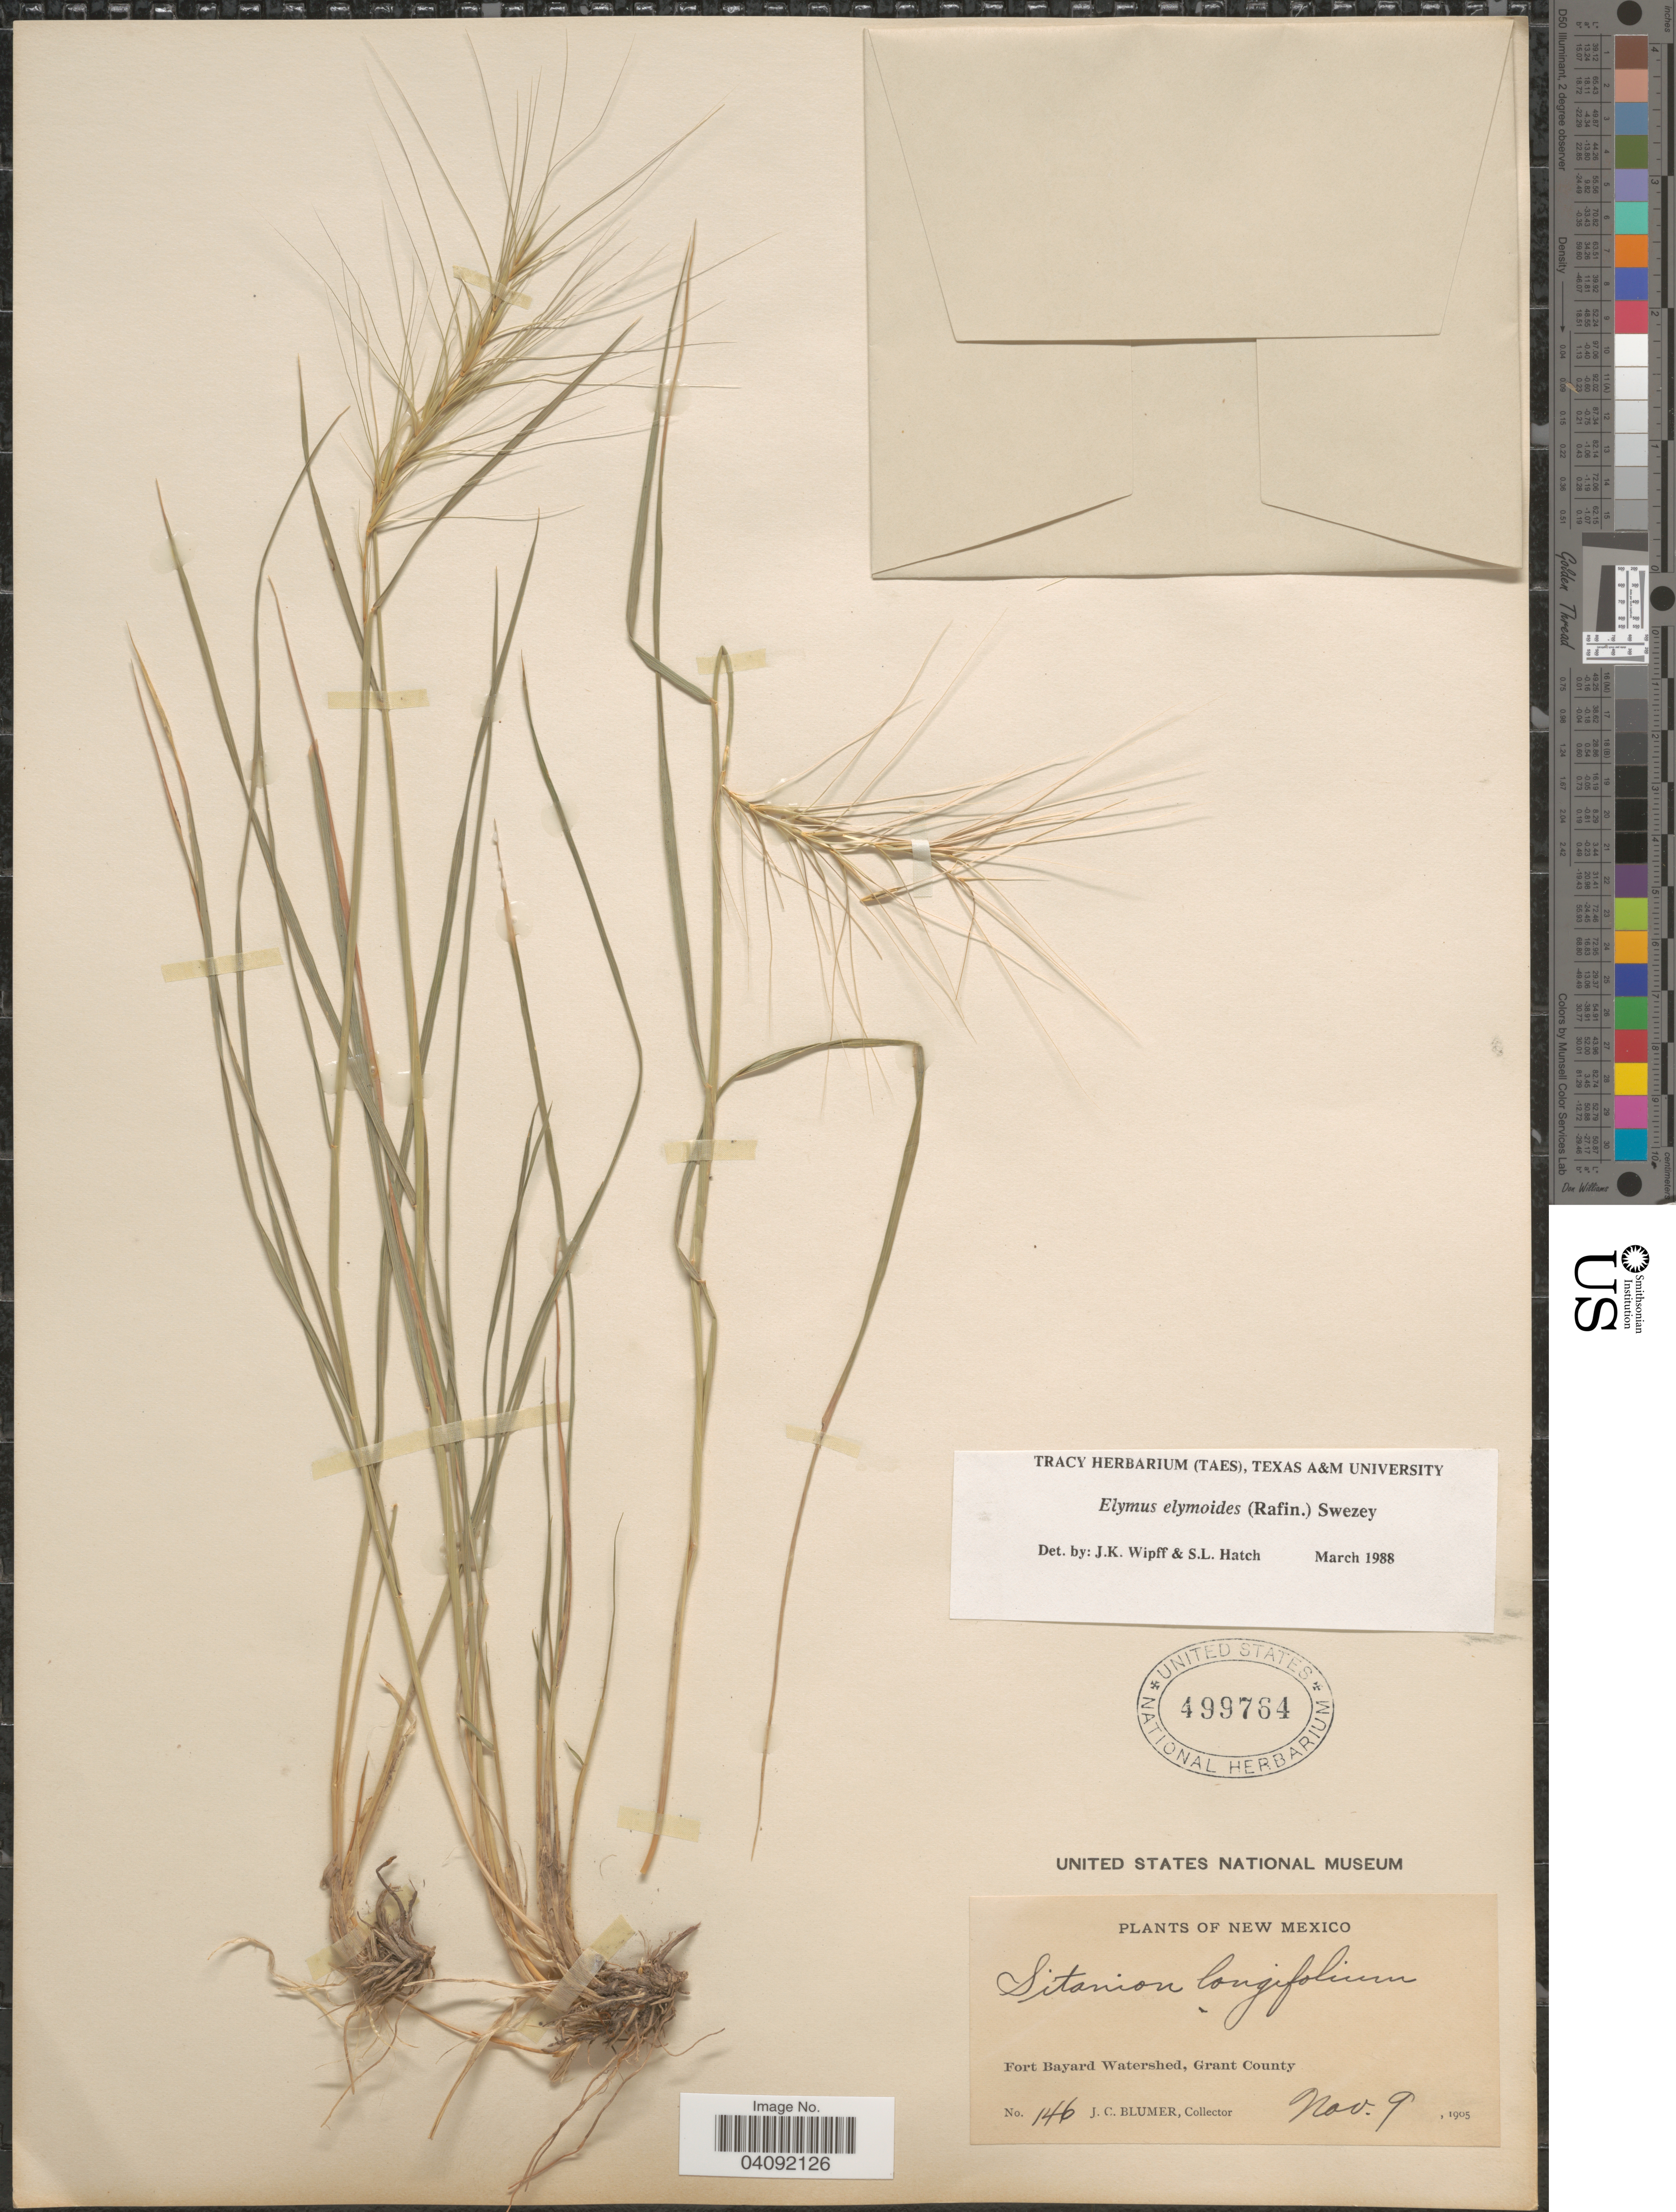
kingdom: Plantae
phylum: Tracheophyta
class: Liliopsida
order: Poales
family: Poaceae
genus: Elymus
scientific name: Elymus elymoides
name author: (Raf.) Swezey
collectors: J. C. Blumer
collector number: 146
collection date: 1905-11-09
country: United States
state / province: New Mexico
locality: Fort Bayard Watershed, Grant County.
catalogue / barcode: US 499764